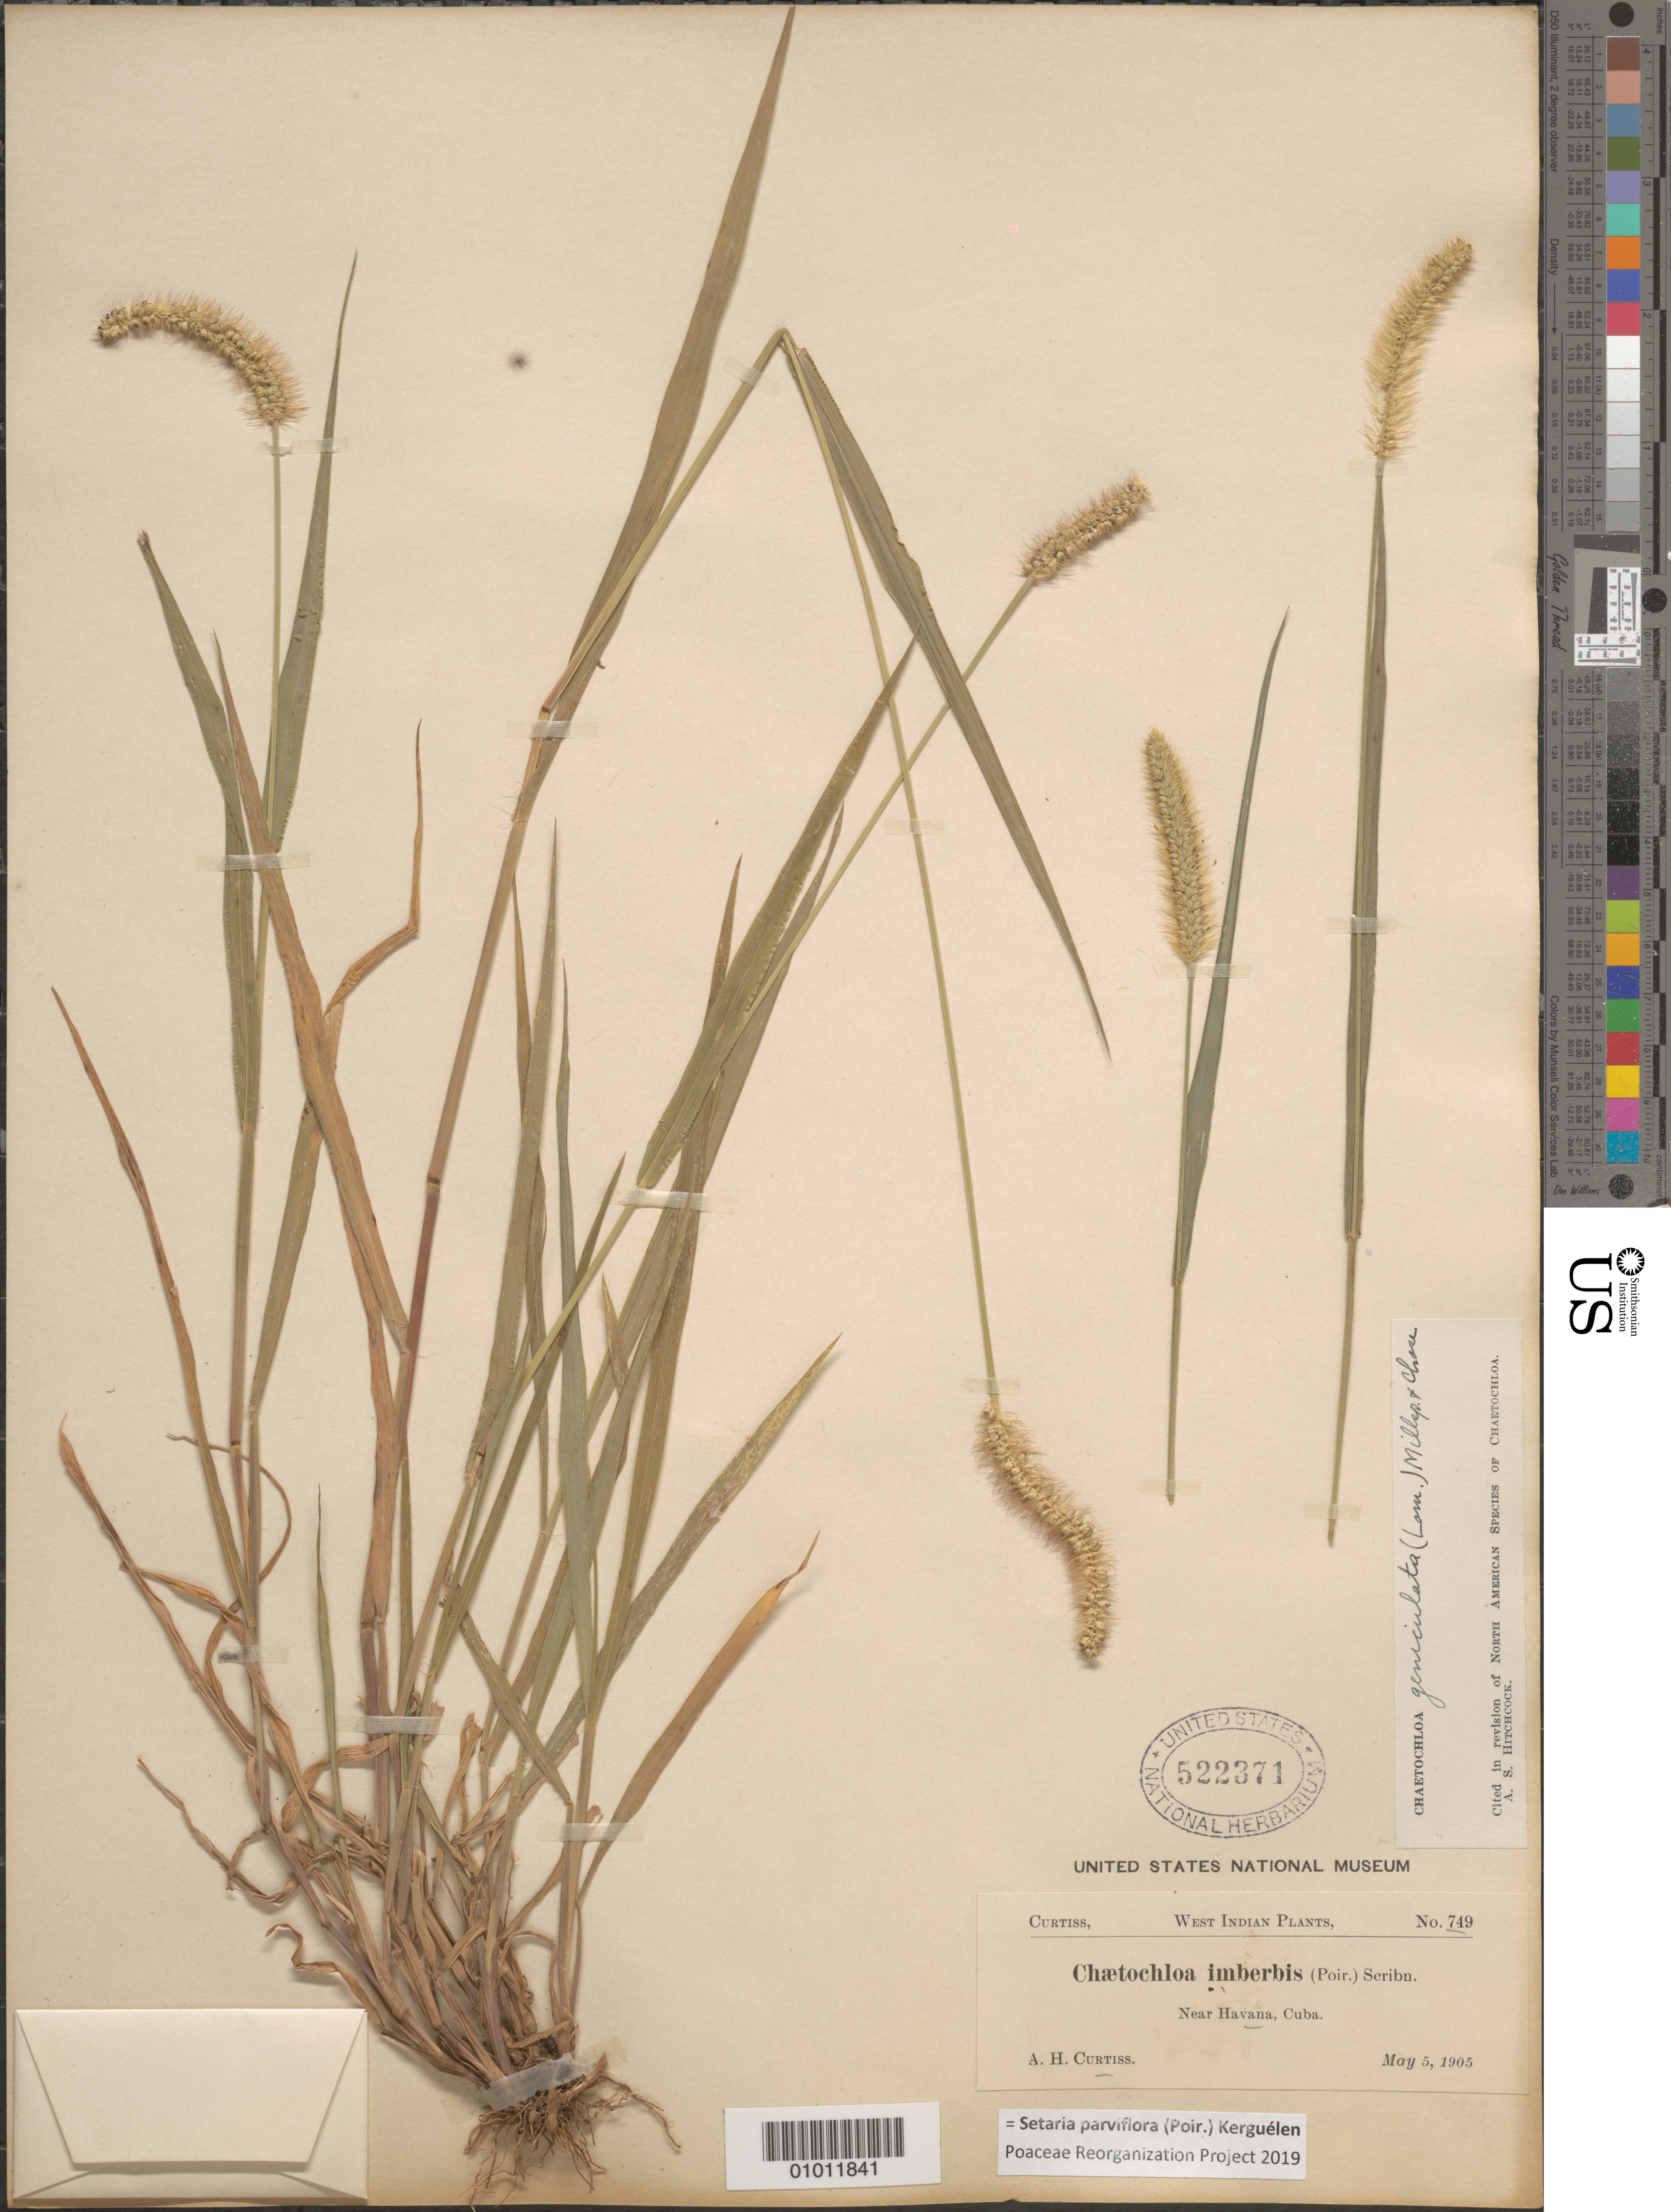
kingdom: Plantae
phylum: Tracheophyta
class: Liliopsida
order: Poales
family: Poaceae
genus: Setaria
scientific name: Setaria parviflora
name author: (Poir.) Kerguélen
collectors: A. H. Curtiss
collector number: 749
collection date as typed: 05 May 1905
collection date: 1905-05-05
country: Cuba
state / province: La Habana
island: Cuba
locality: Near Havana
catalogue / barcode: US 522371